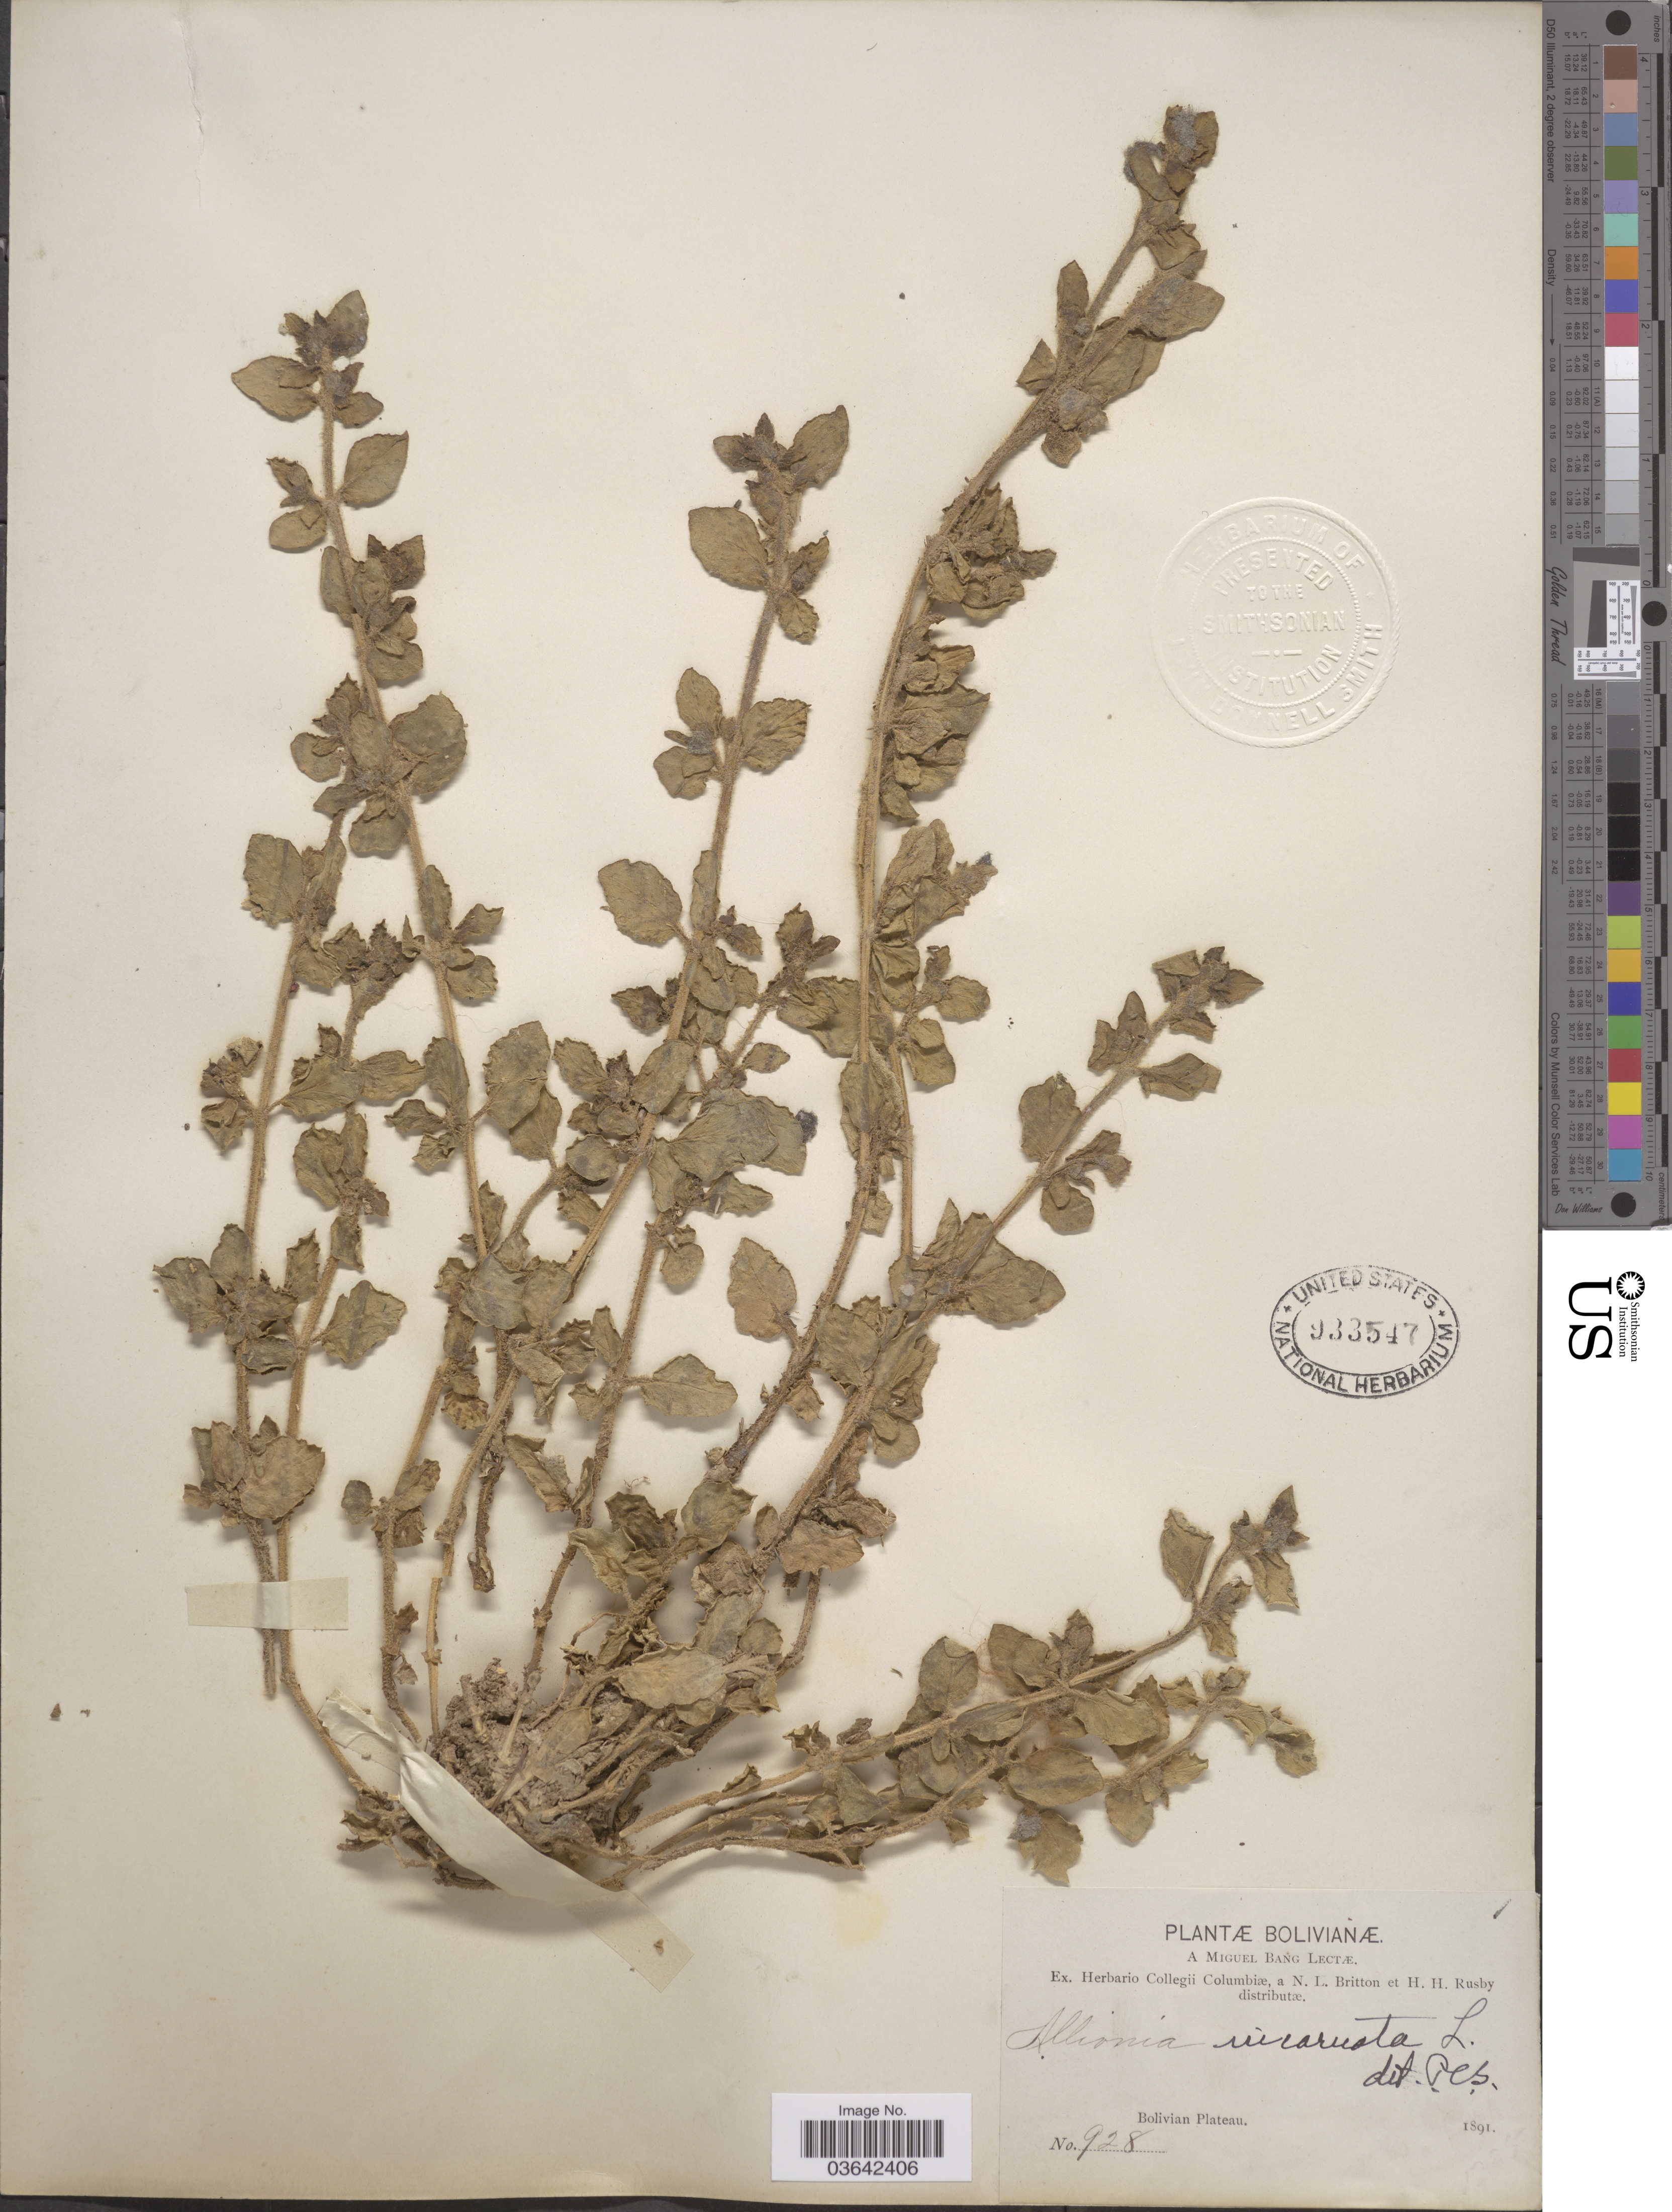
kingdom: Plantae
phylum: Tracheophyta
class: Magnoliopsida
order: Caryophyllales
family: Nyctaginaceae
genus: Allionia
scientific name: Allionia incarnata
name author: L.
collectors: M. Bang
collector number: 928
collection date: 1891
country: Bolivia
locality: Bolivian Plateau.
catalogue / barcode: US 933547